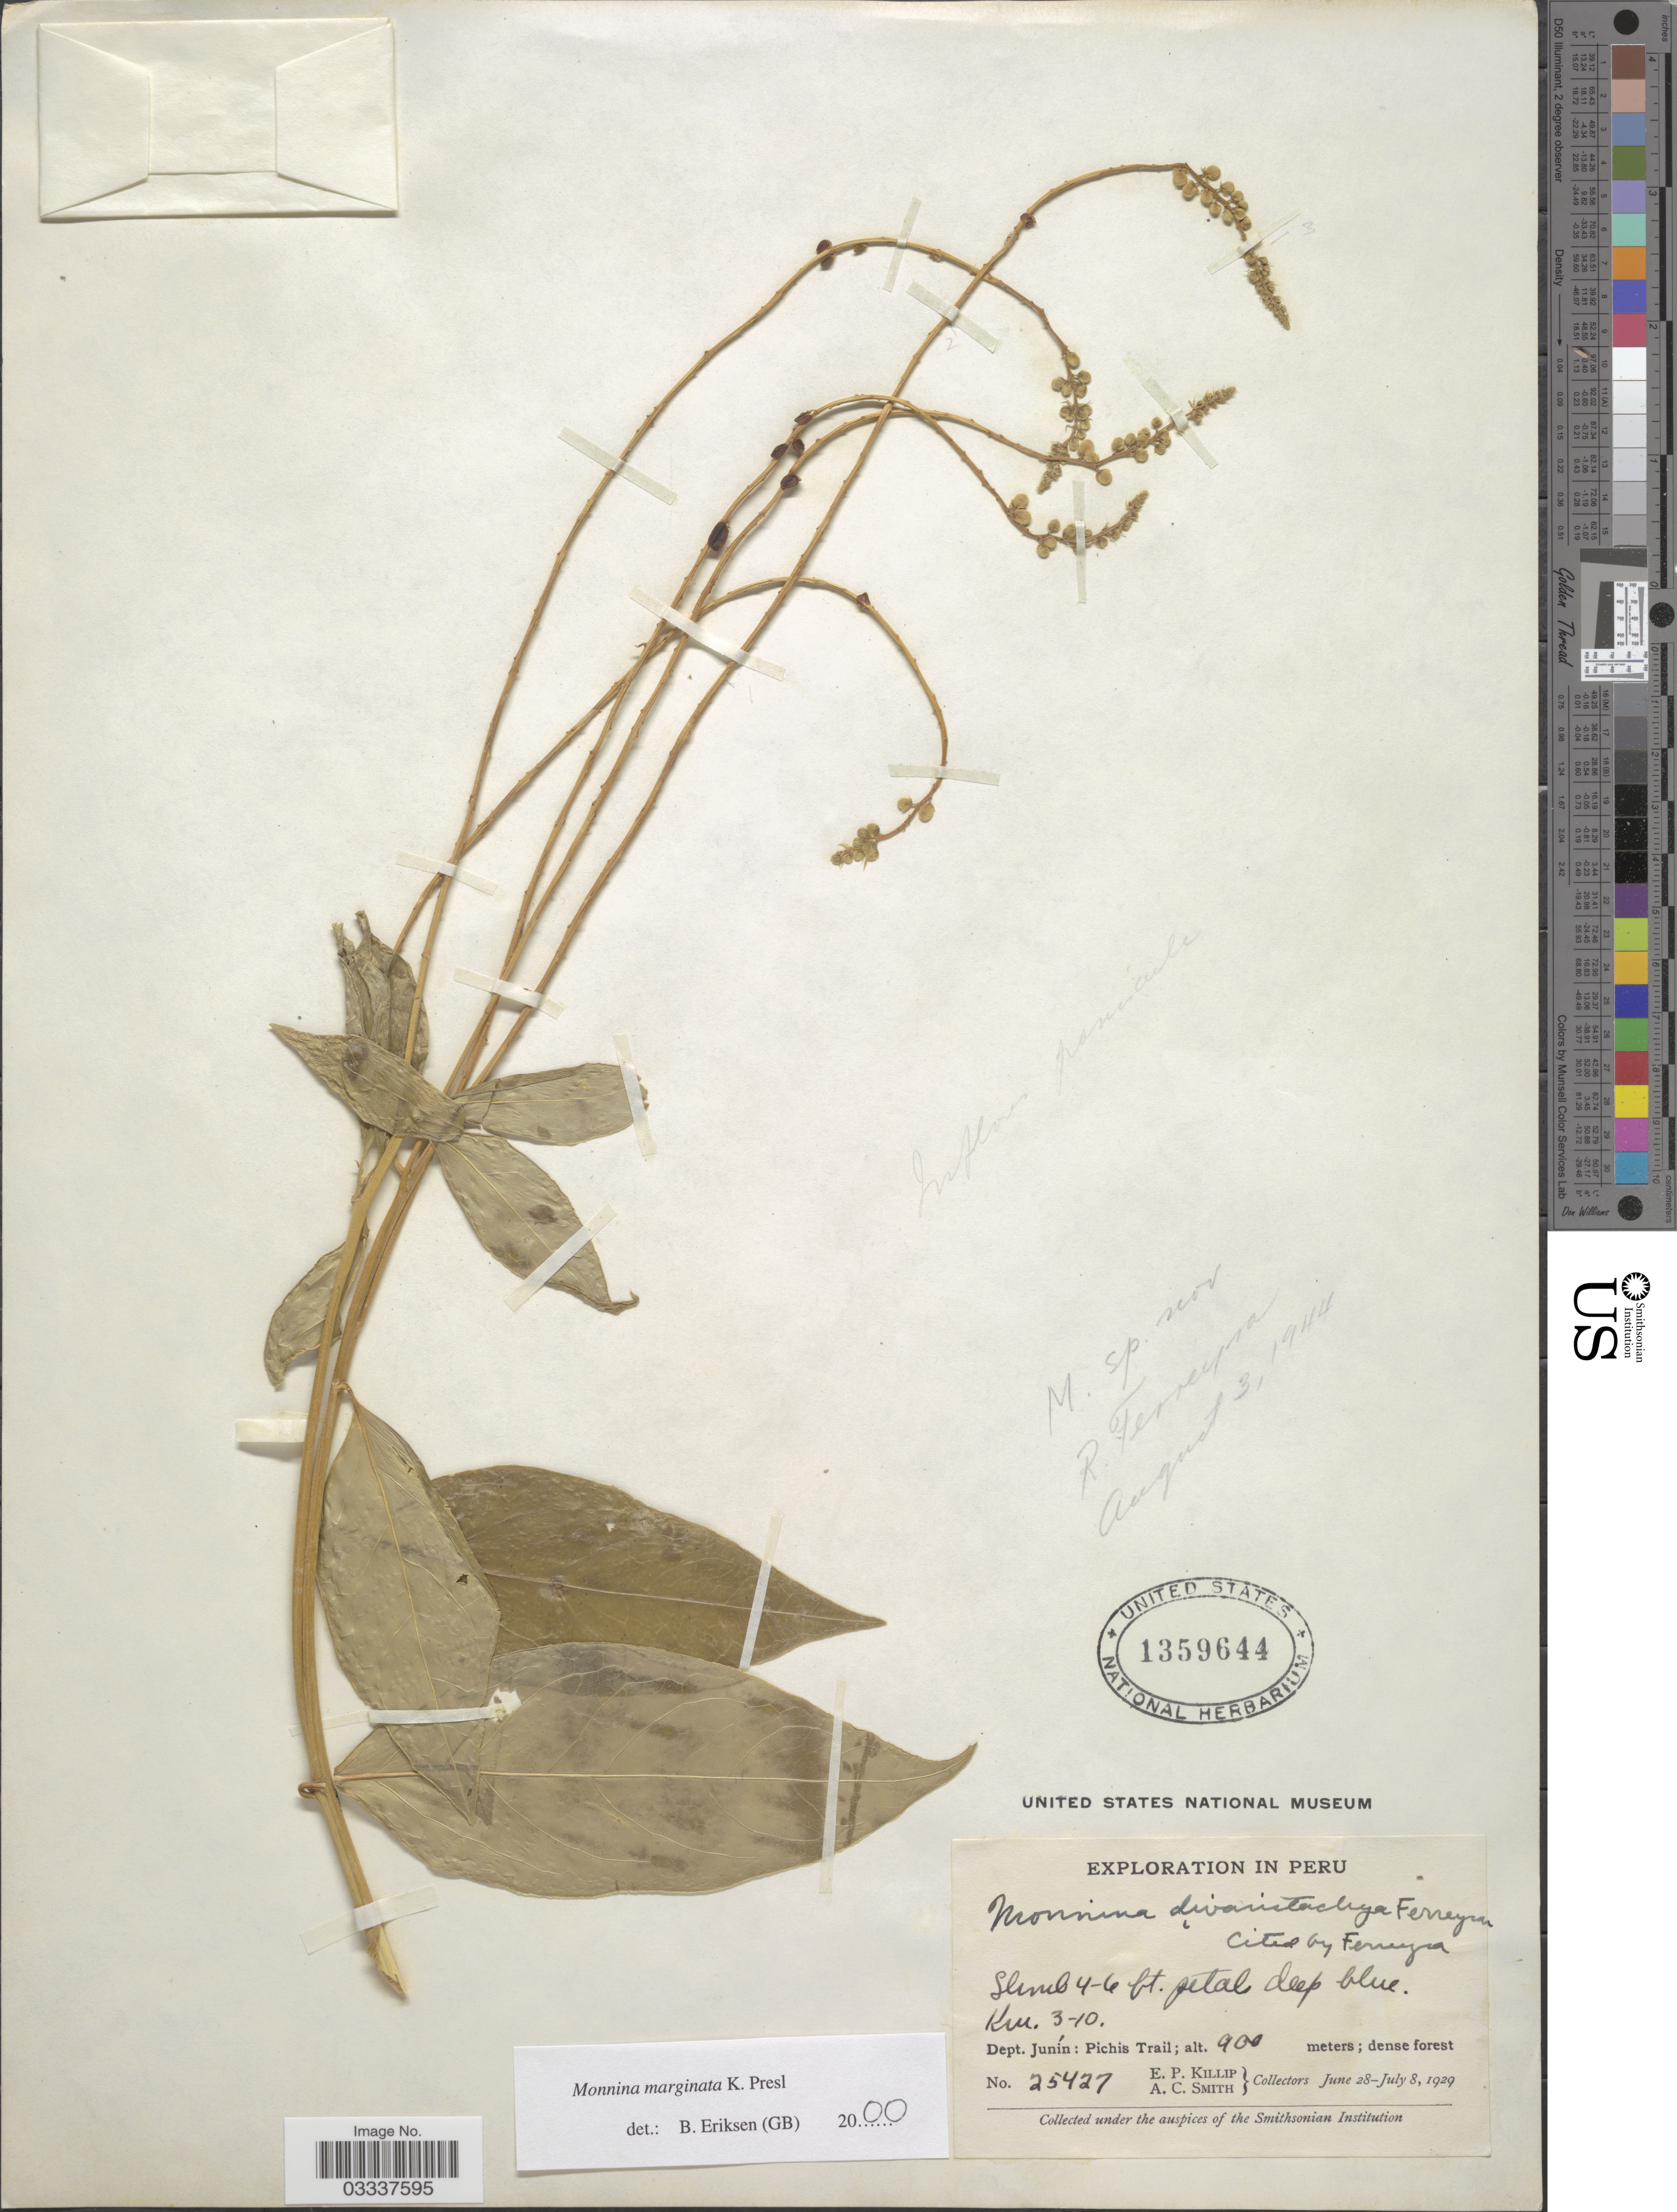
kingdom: Plantae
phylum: Tracheophyta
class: Magnoliopsida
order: Fabales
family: Polygalaceae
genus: Monnina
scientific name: Monnina marginata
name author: C. Presl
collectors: E. P. Killip & A. C. Smith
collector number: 25427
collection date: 1929-06-28/1929-07-08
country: Peru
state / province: Junín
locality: Km. 3-10, Dept. Junín: Pichis Trail.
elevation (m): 900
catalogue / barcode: US 1359644